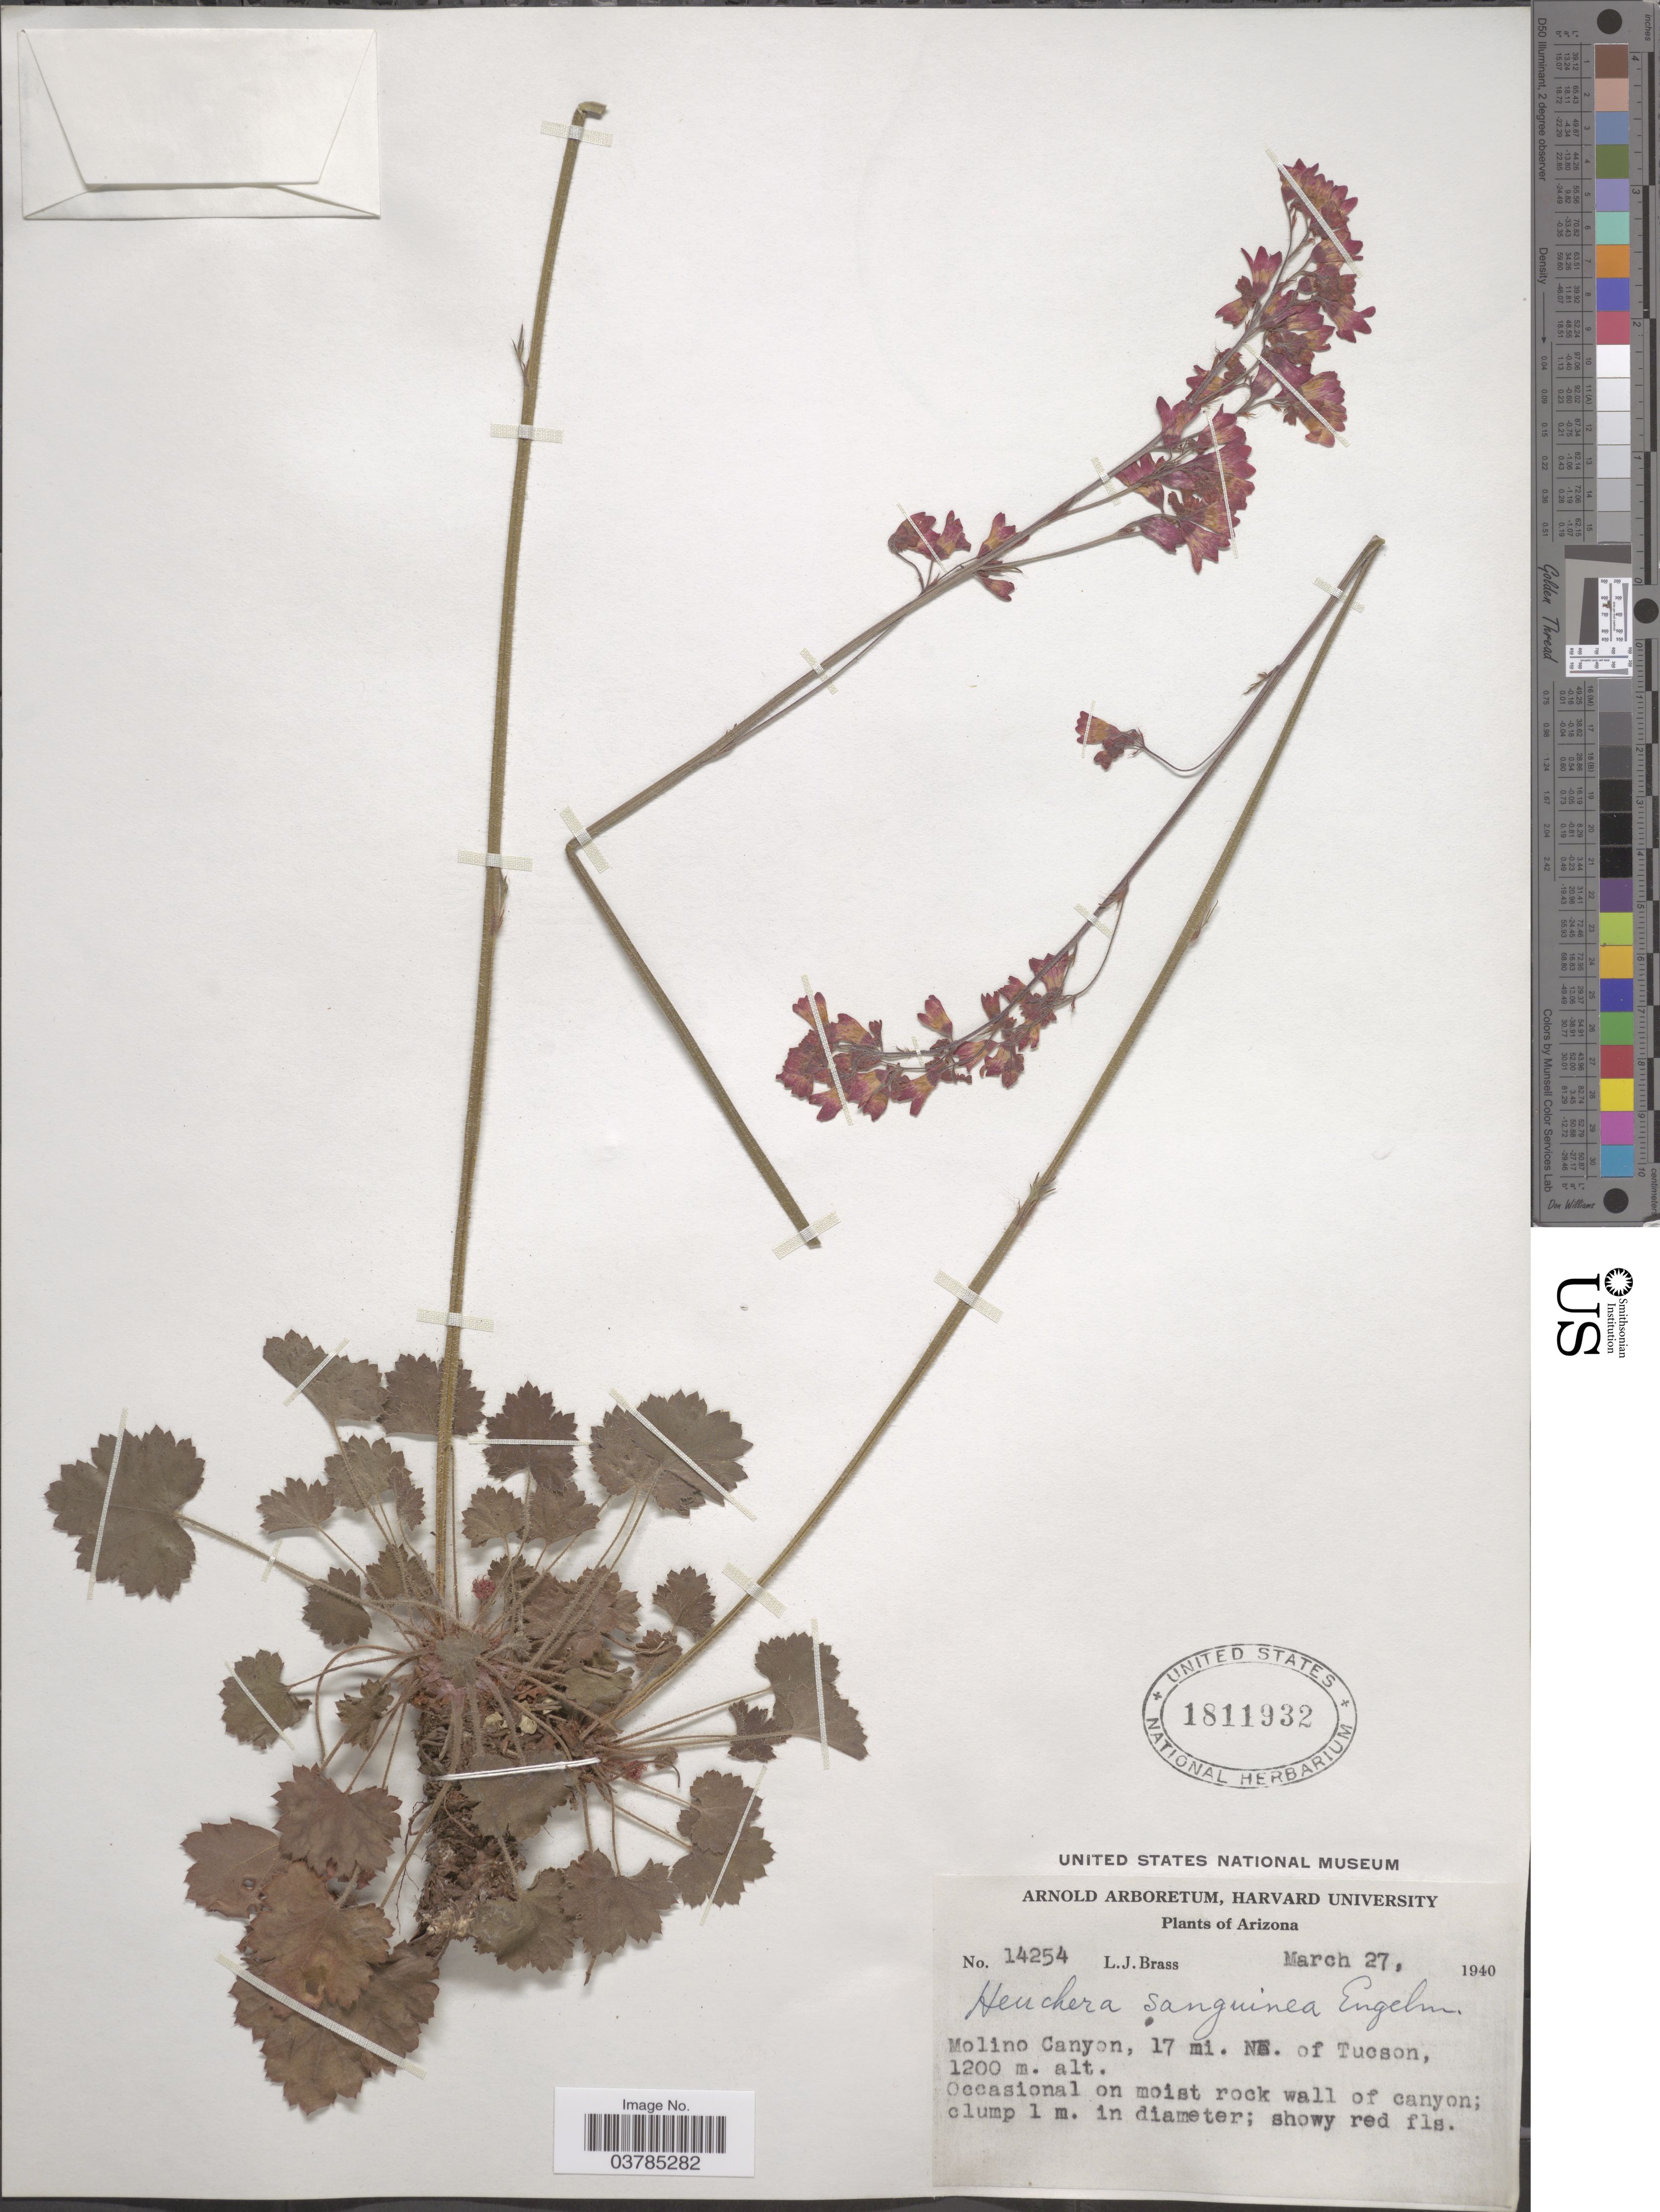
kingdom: Plantae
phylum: Tracheophyta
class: Magnoliopsida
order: Saxifragales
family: Saxifragaceae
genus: Heuchera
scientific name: Heuchera sanguinea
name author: Engelm.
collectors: L. J. Brass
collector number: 14254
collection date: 1940-03-27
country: United States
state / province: Arizona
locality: Molino Canyon, 17 mi. NE. of Tucson. Occasional on moist rock wall of canyon.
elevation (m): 1200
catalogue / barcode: US 1811932